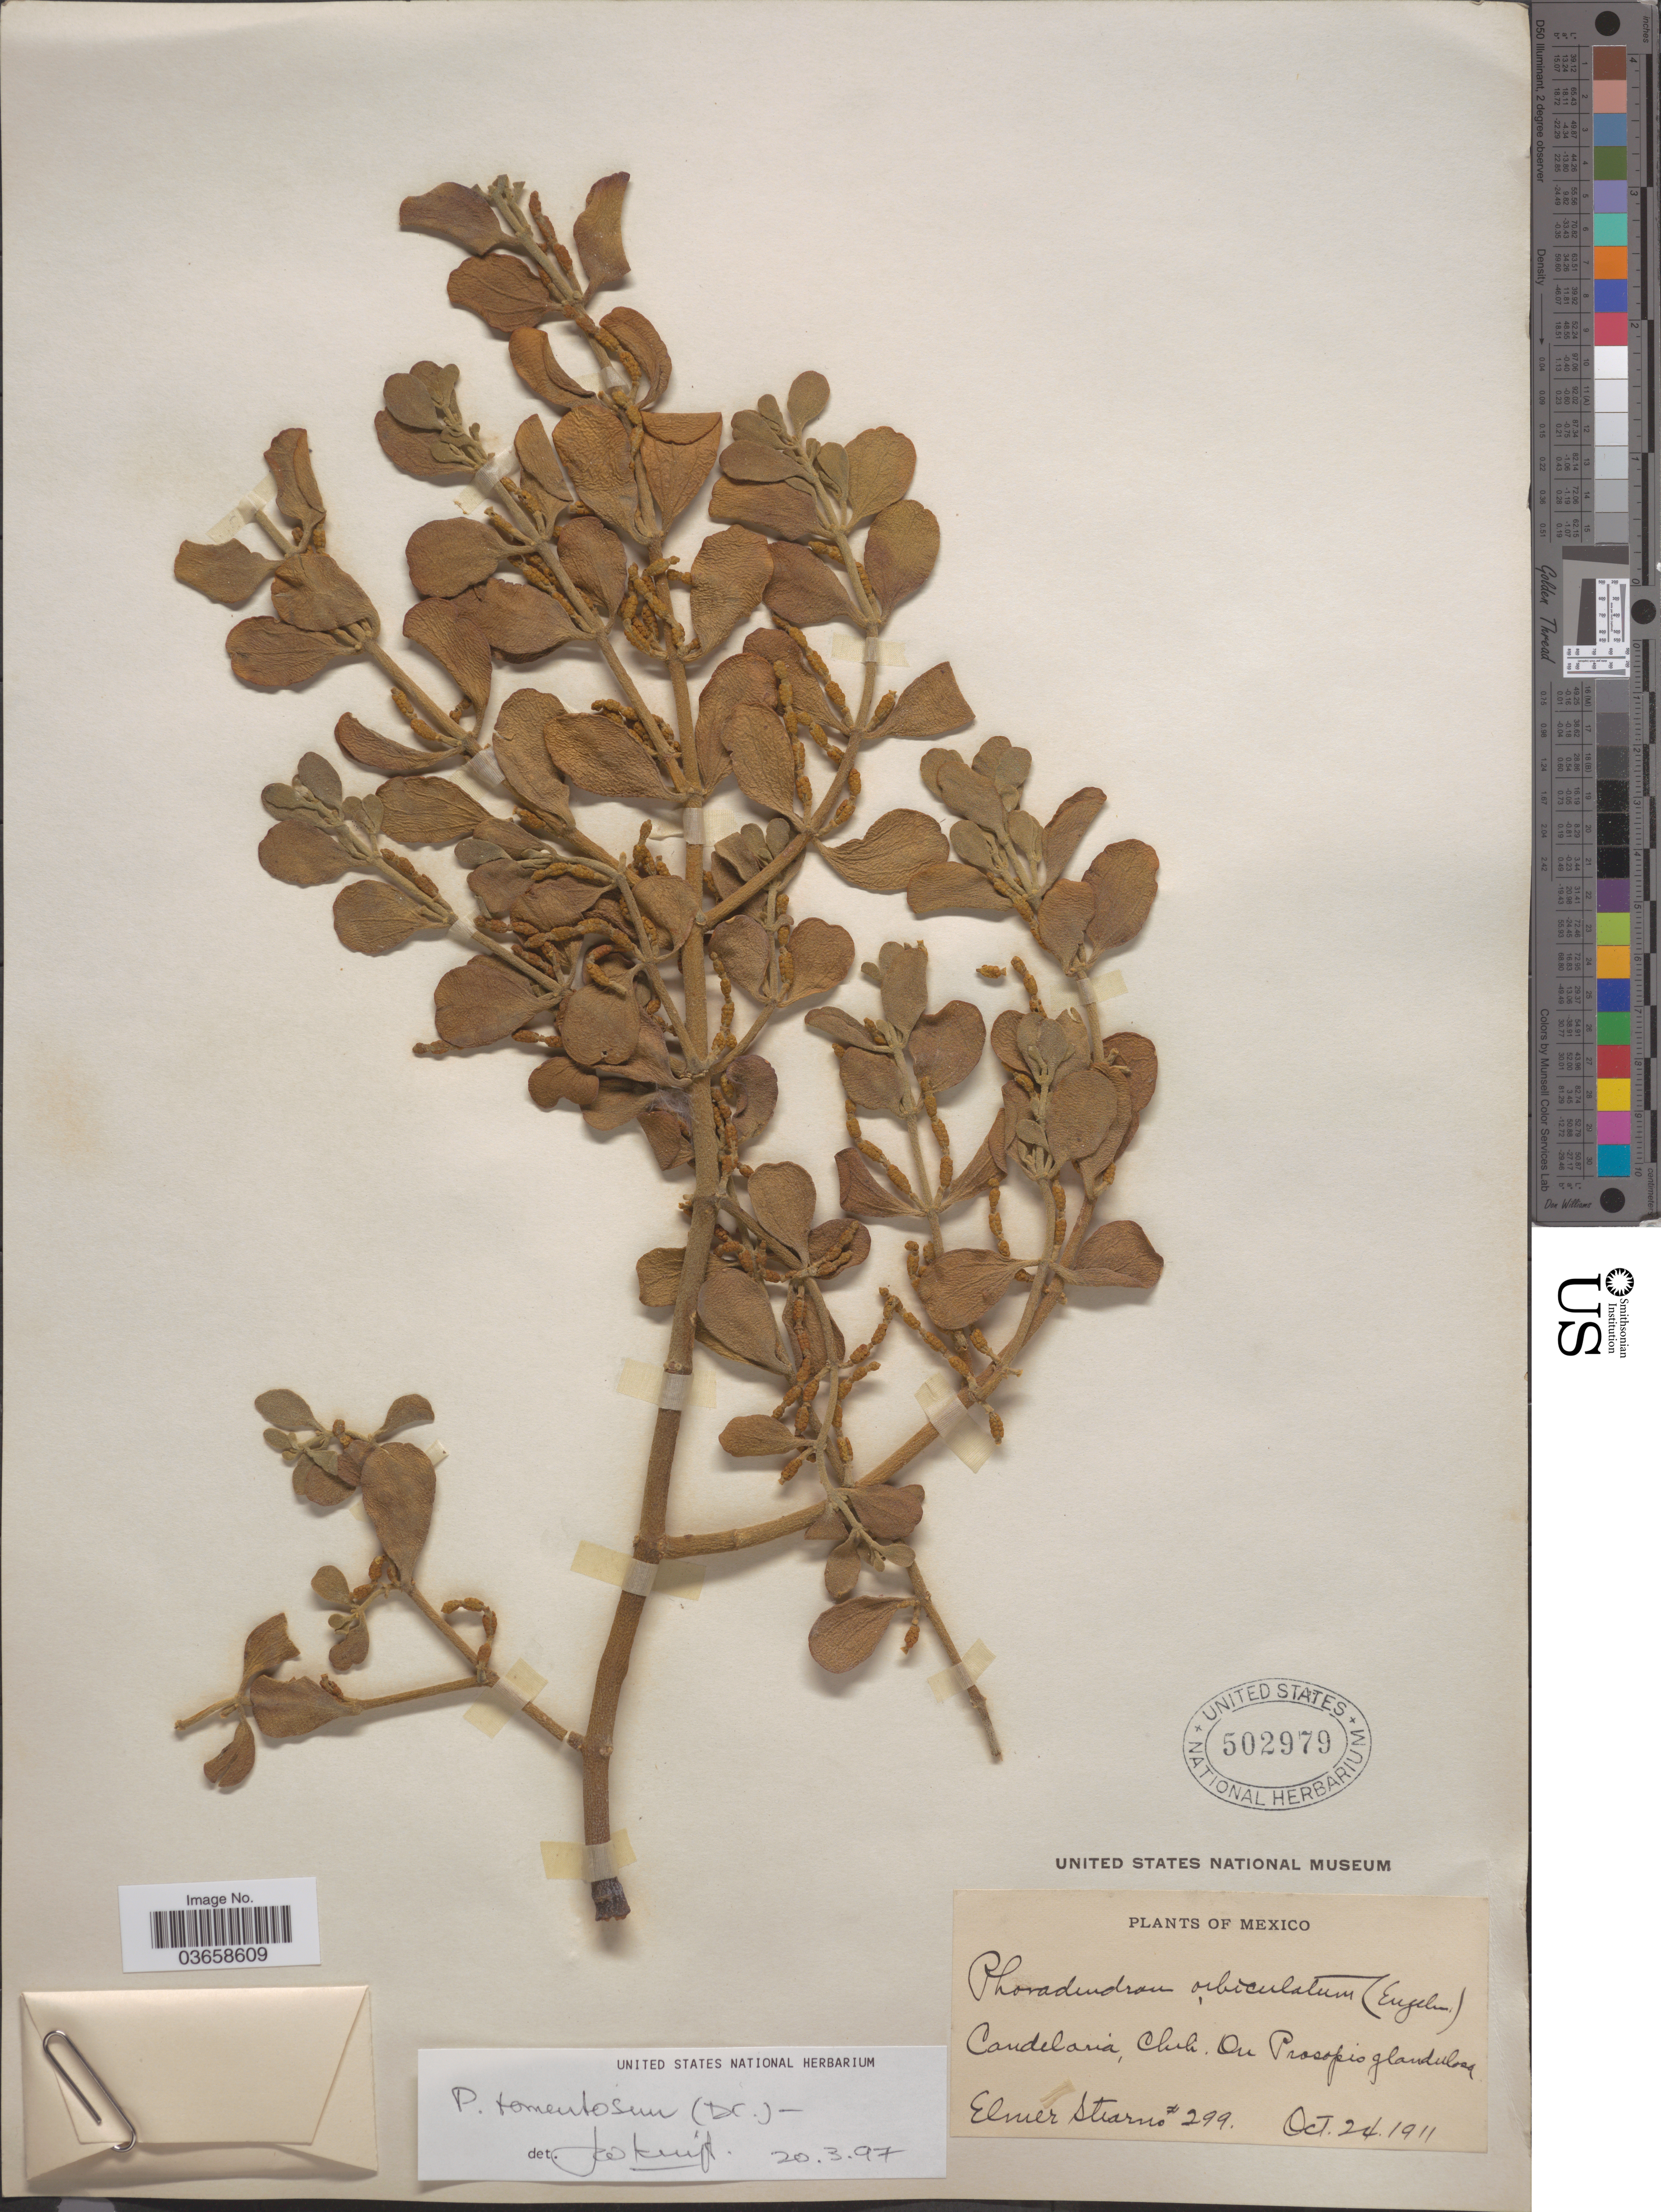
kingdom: Plantae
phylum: Tracheophyta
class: Magnoliopsida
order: Santalales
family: Viscaceae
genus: Phoradendron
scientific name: Phoradendron tomentosum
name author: DC.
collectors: E. Stearns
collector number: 299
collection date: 1911-10-24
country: Mexico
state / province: Chihuahua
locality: Candelaria.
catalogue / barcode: US 502979